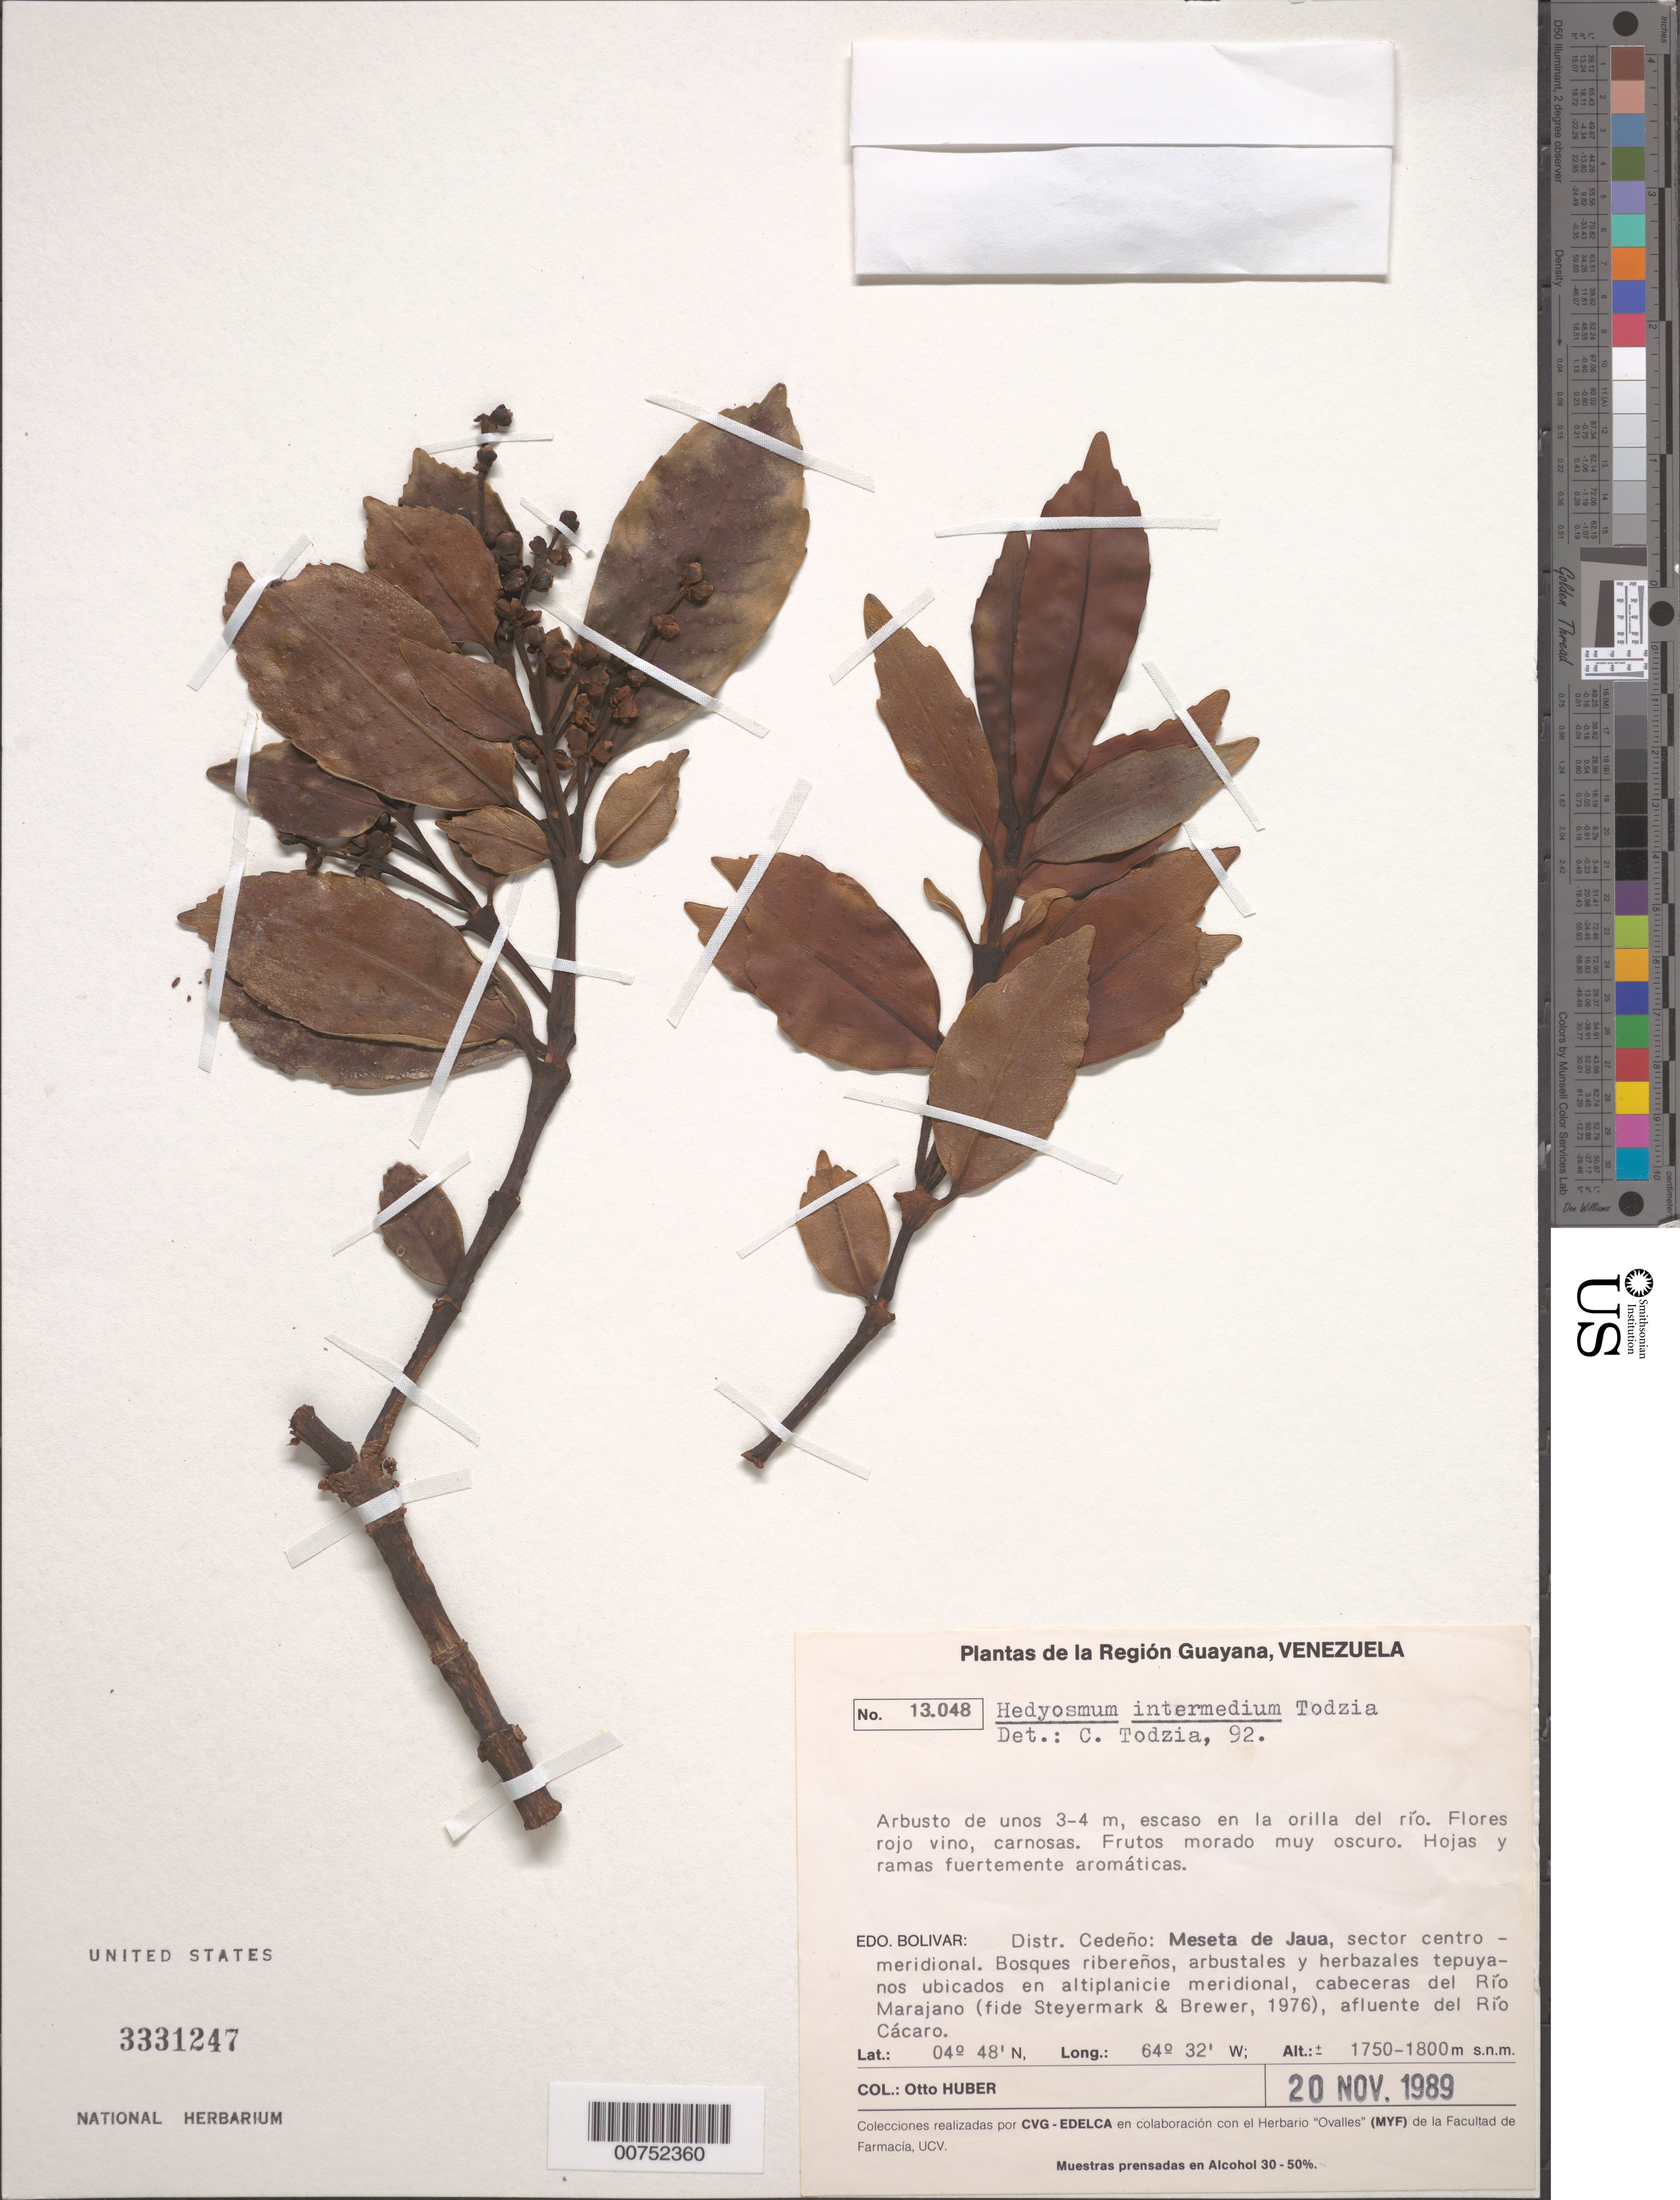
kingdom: Plantae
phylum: Tracheophyta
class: Magnoliopsida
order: Chloranthales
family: Chloranthaceae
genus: Hedyosmum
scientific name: Hedyosmum intermedium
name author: Todzia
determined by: Todzia, C. A., (TEX), University of Texas Austin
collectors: O. Huber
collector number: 13048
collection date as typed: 20-Nov-89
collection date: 1989-11-20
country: Venezuela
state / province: Bolívar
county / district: Cedeño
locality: Meseta de Jaua, cabaceras del Río Marjano (affl. of Río Cacaro)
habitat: Bosques riberenos, arbustales y herbazales tepuyanos ubicados en altiplanicie meridional; along river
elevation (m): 1750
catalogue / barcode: US 3331247